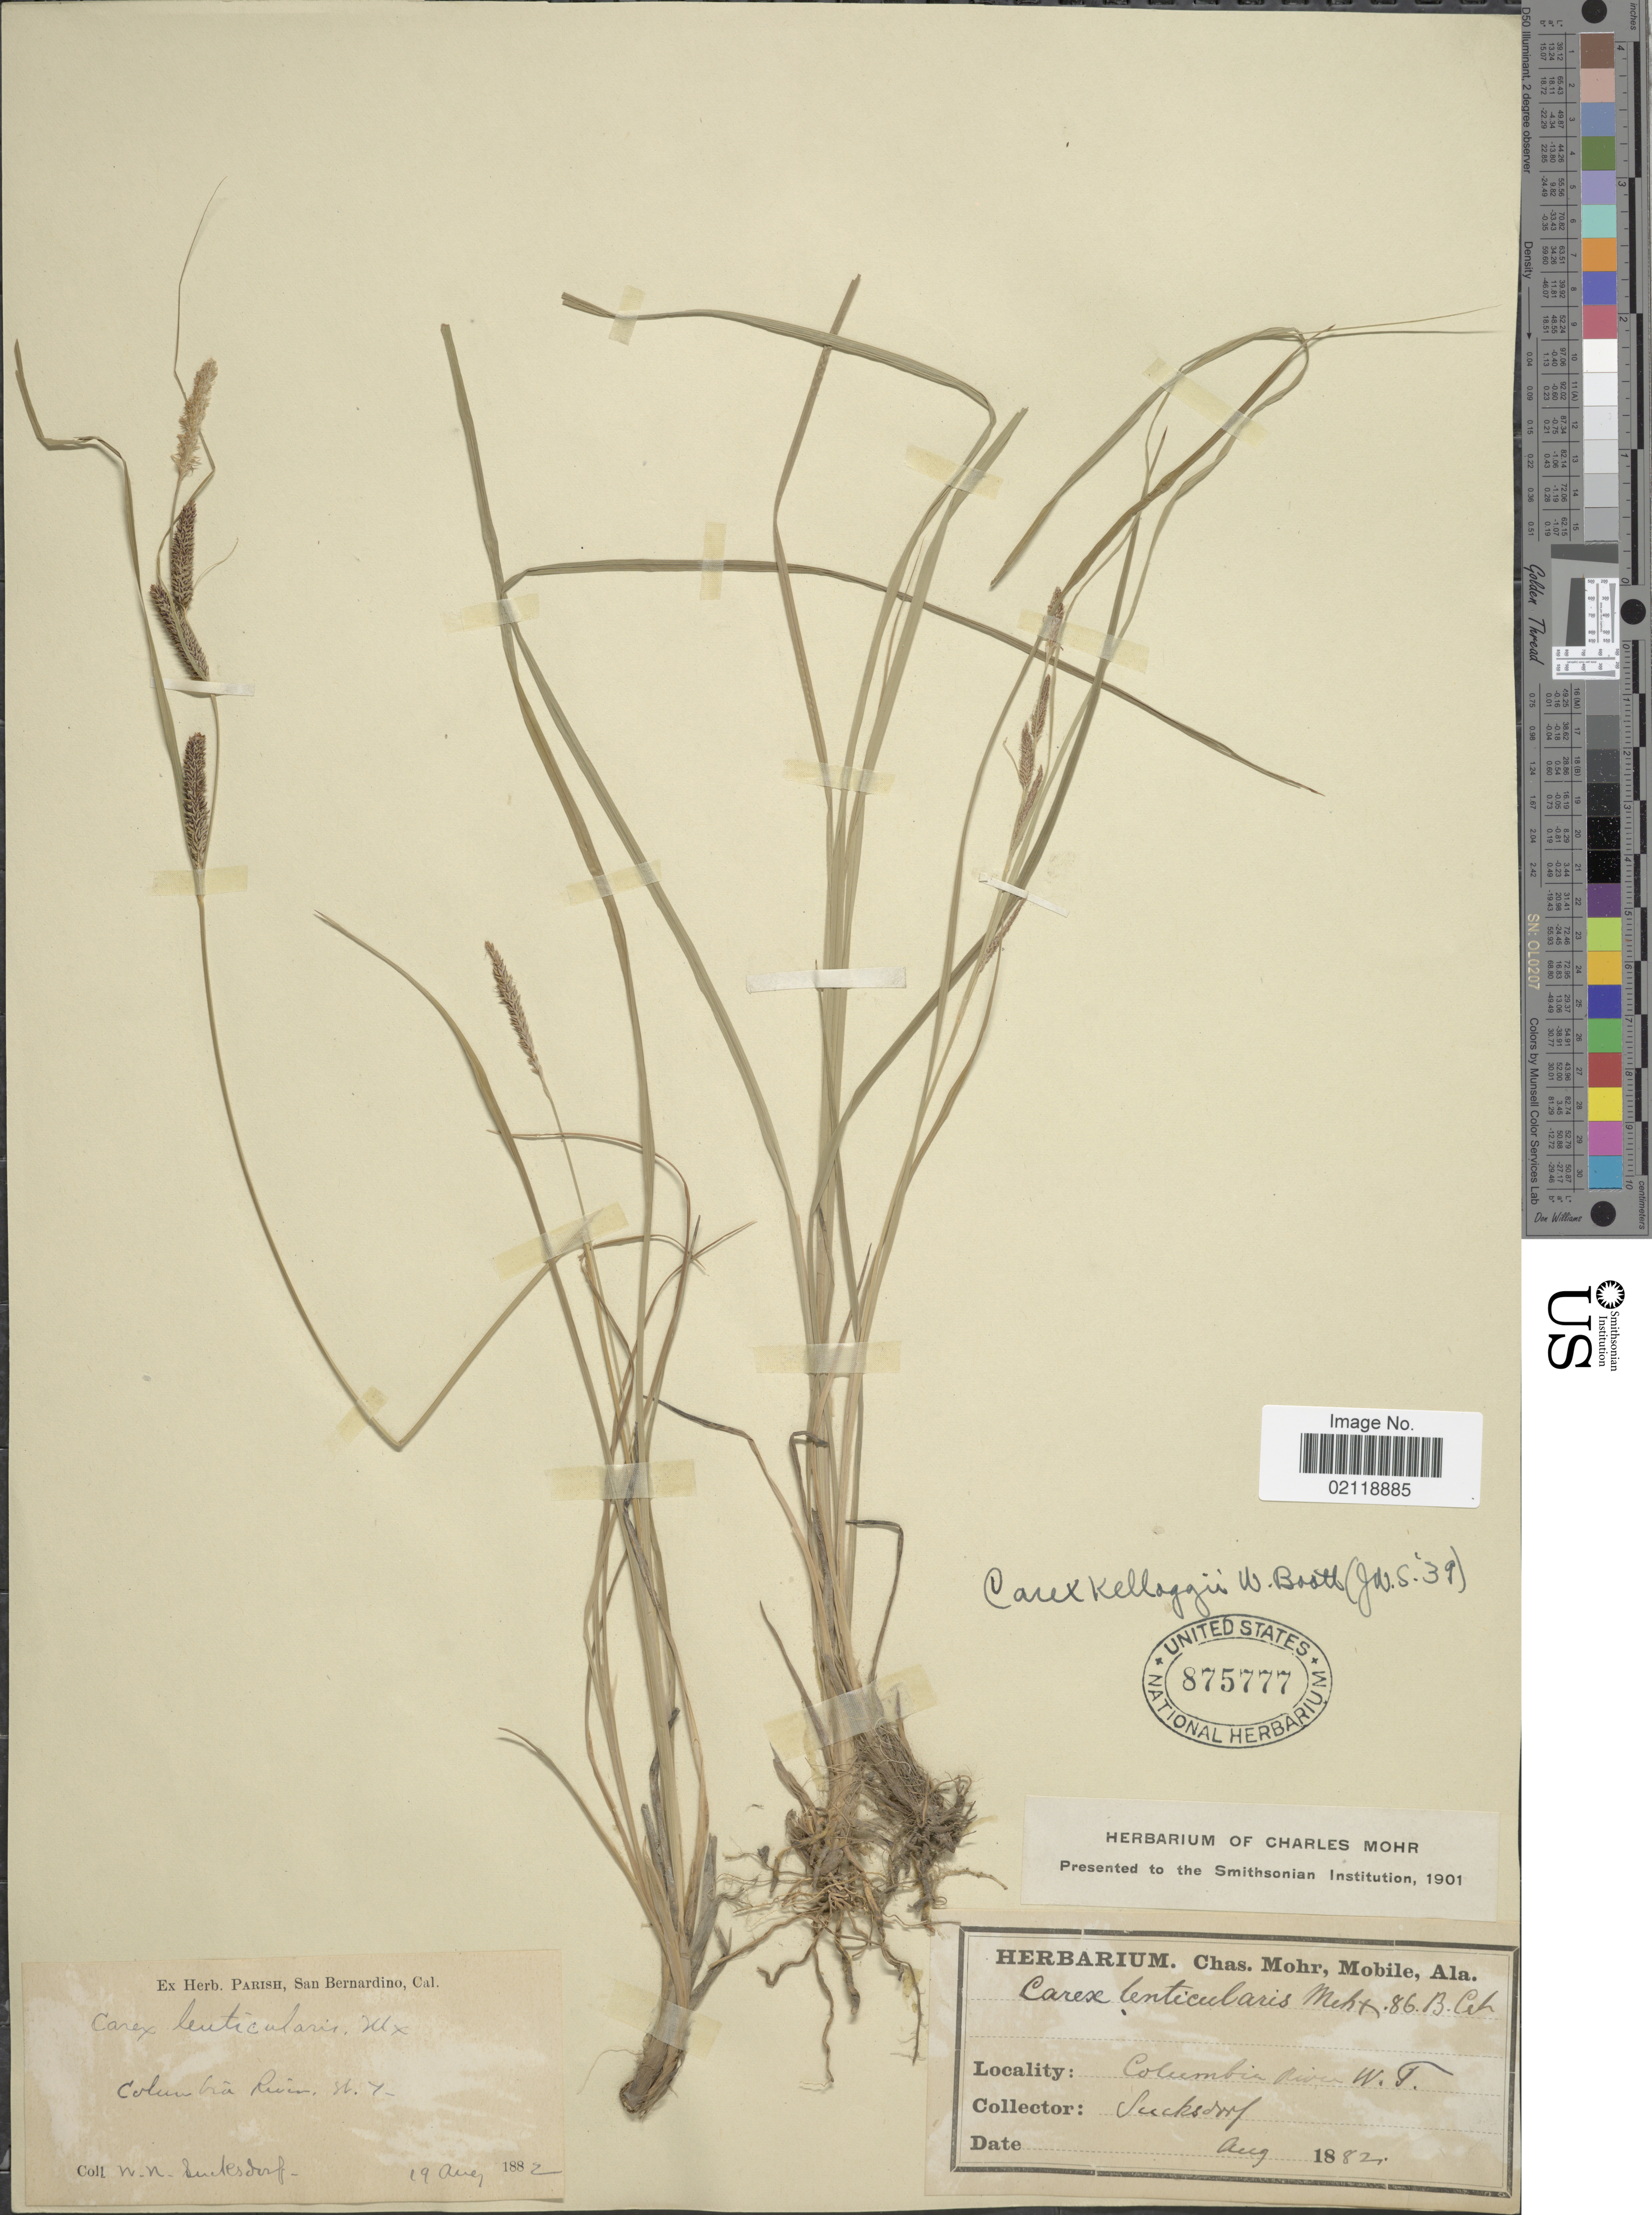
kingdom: Plantae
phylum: Tracheophyta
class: Liliopsida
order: Poales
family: Cyperaceae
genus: Carex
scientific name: Carex kelloggii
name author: W. Boott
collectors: W. N. Suksdorf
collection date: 1882-08-19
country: United States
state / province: Wyoming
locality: Columbia River, W.Y.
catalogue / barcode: US 875777